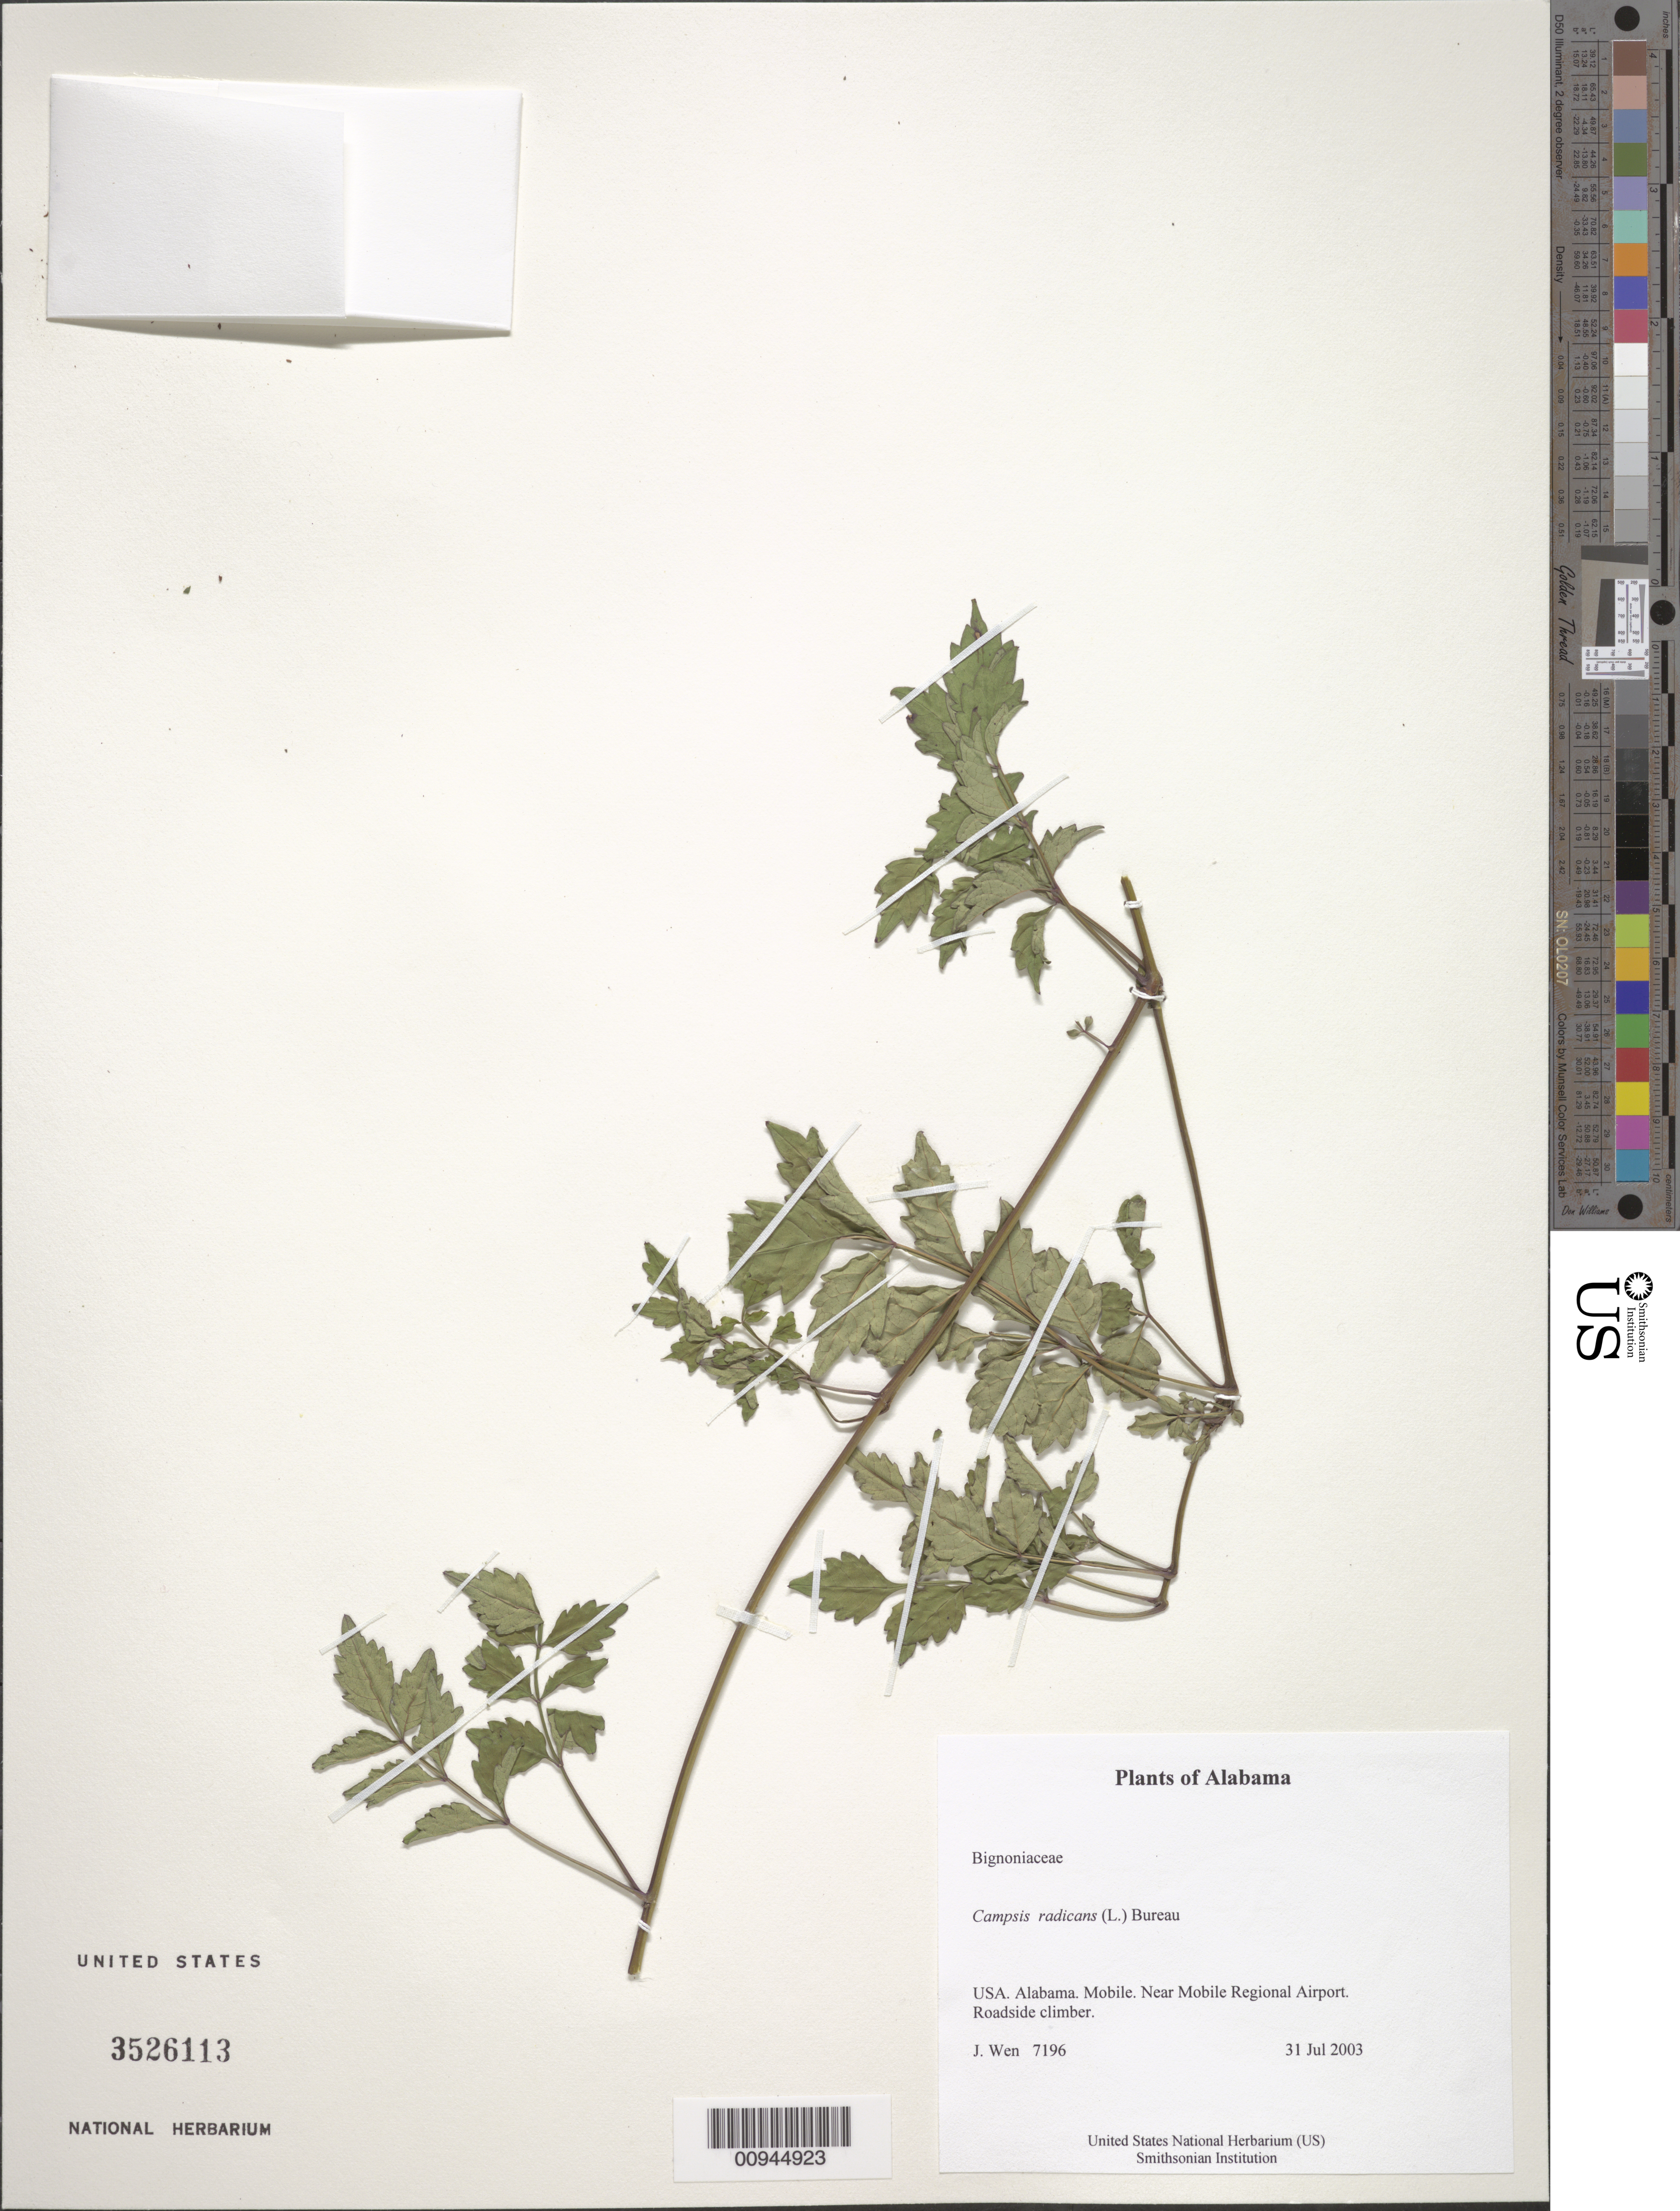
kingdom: Plantae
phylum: Tracheophyta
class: Magnoliopsida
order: Lamiales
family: Bignoniaceae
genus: Campsis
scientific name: Campsis radicans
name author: (L.) Seem.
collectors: J. Wen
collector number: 7196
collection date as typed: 31 Jul 2003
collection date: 2003-07-31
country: United States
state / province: Alabama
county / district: Mobile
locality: Near Mobile Regional Airport.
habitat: Roadside climber.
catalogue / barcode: US 3526113